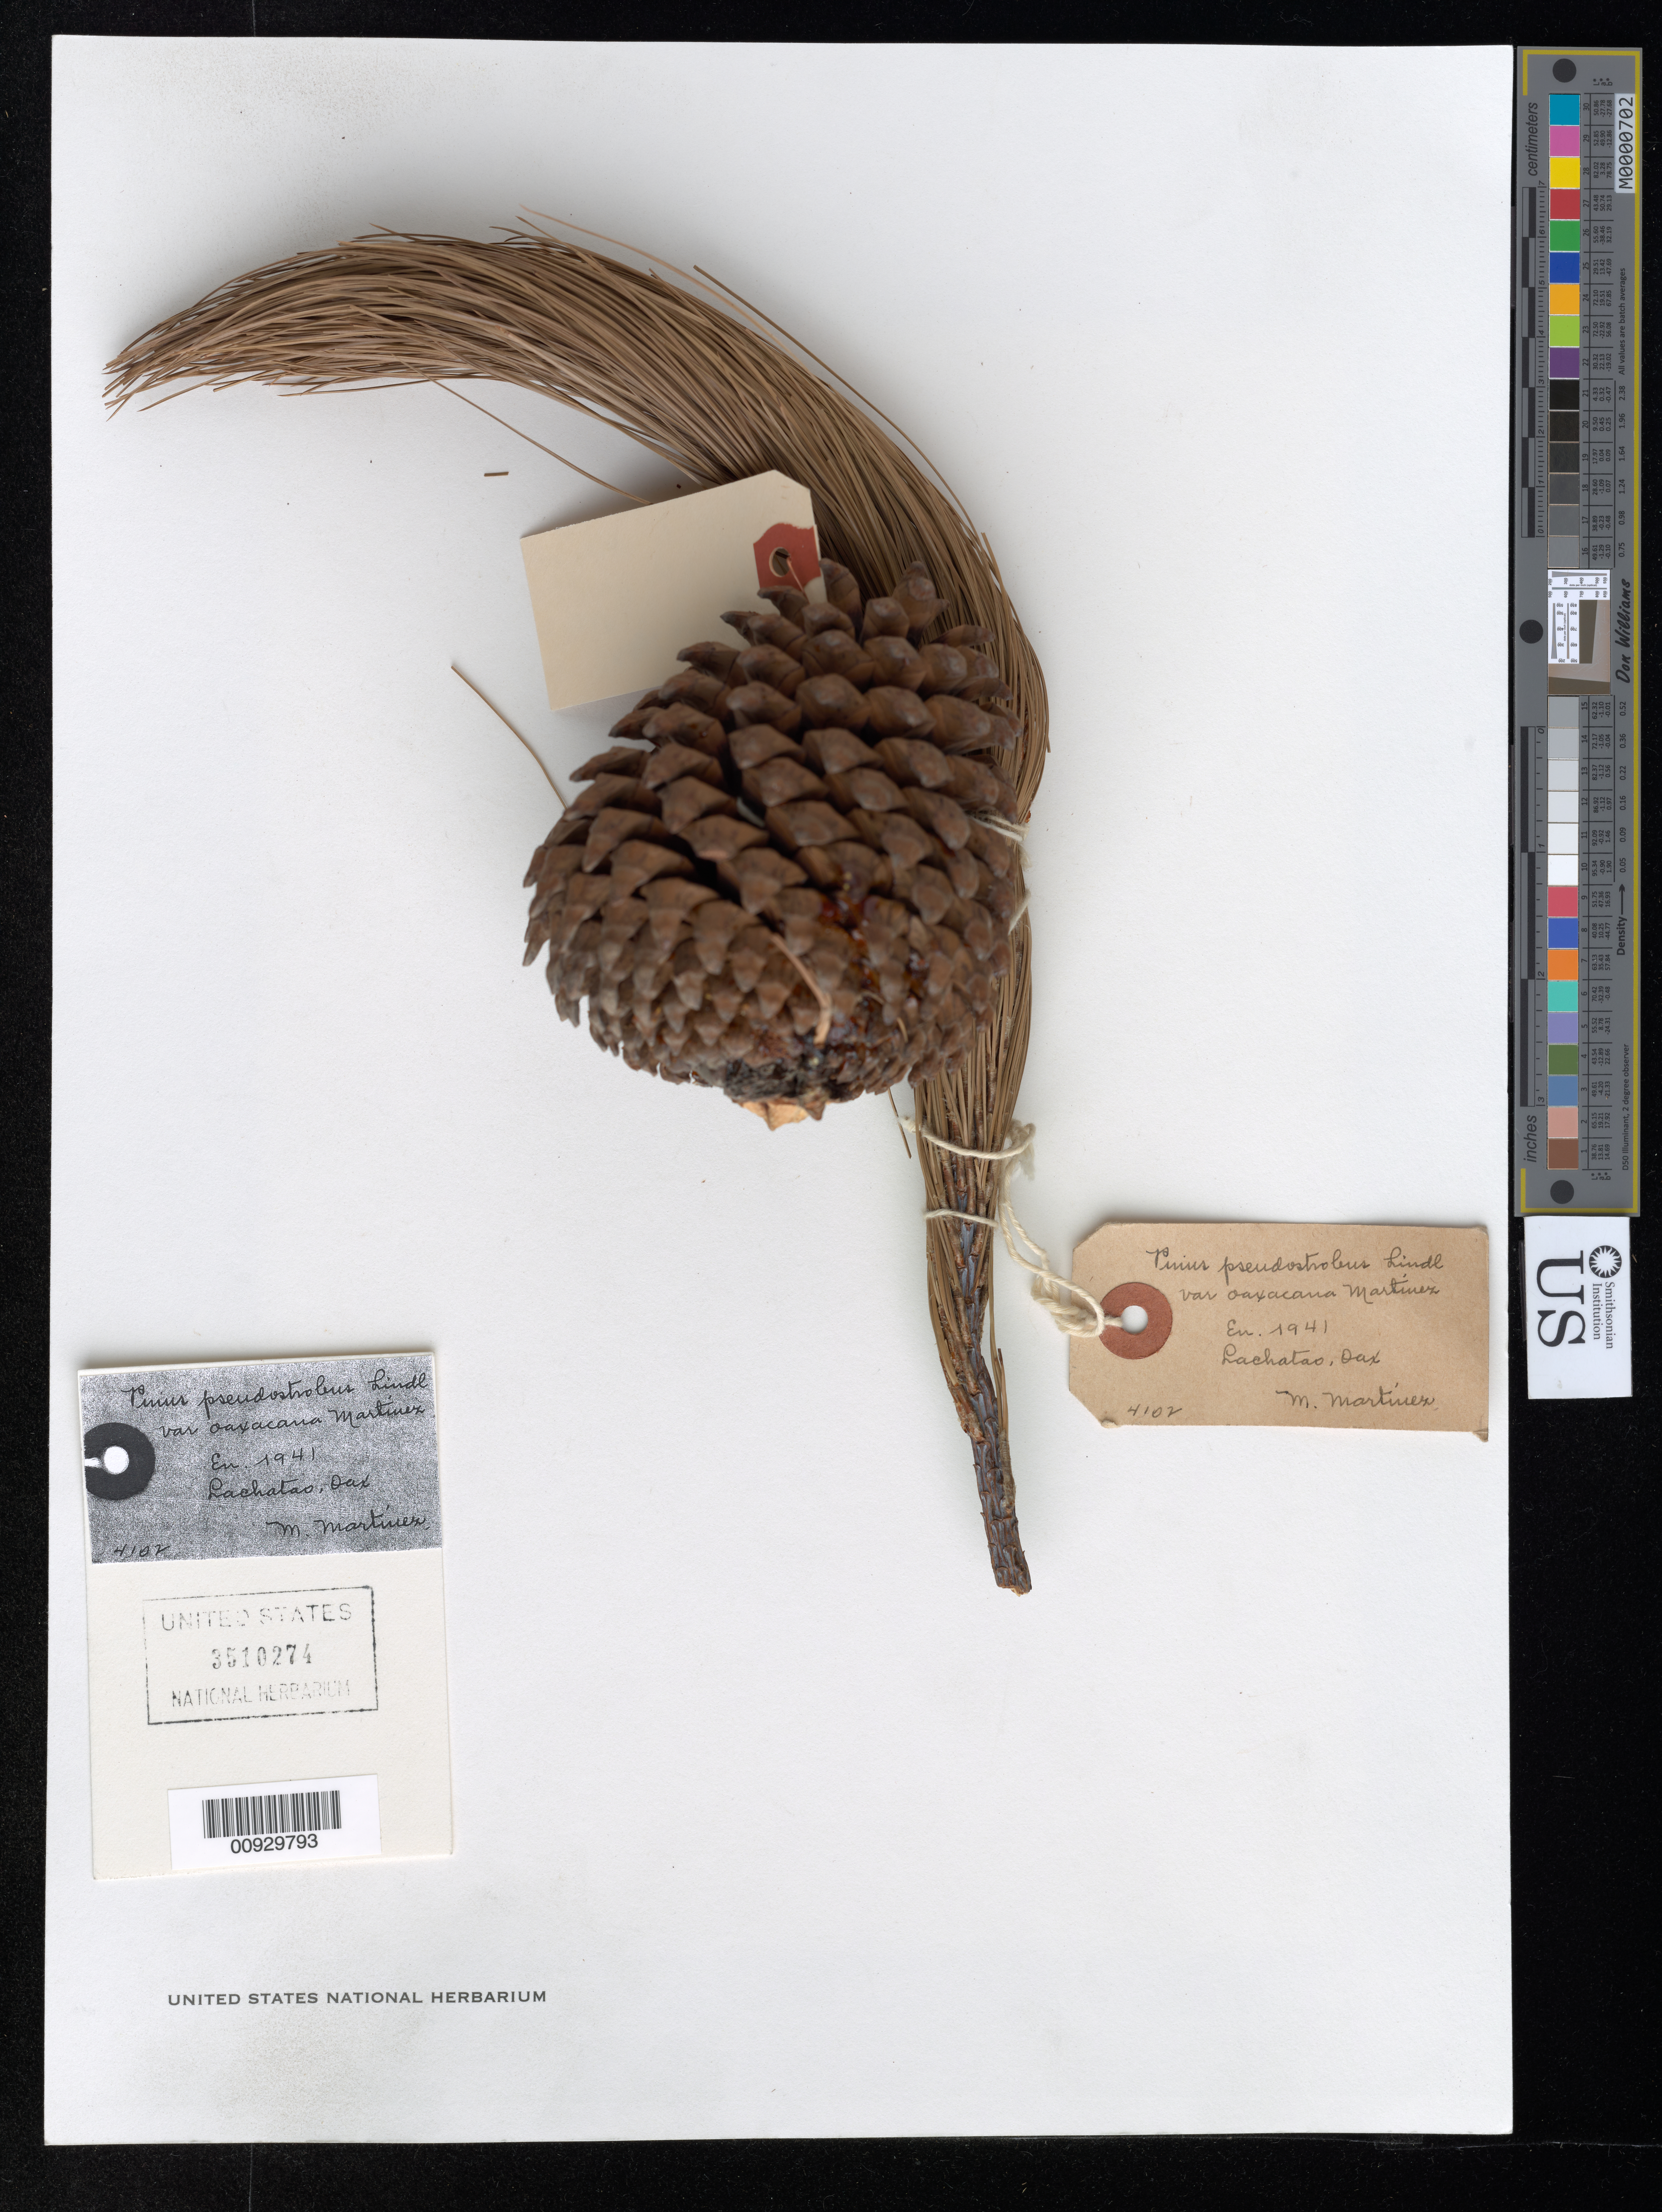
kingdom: Plantae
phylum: Tracheophyta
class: Pinopsida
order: Pinales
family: Pinaceae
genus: Pinus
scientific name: Pinus pseudostrobus var. oaxacana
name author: (Mirov) S.G. Harrison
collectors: M. Martinez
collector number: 4108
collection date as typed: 1941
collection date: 1941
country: Mexico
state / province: Oaxaca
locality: Lachatas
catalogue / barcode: US 3510274